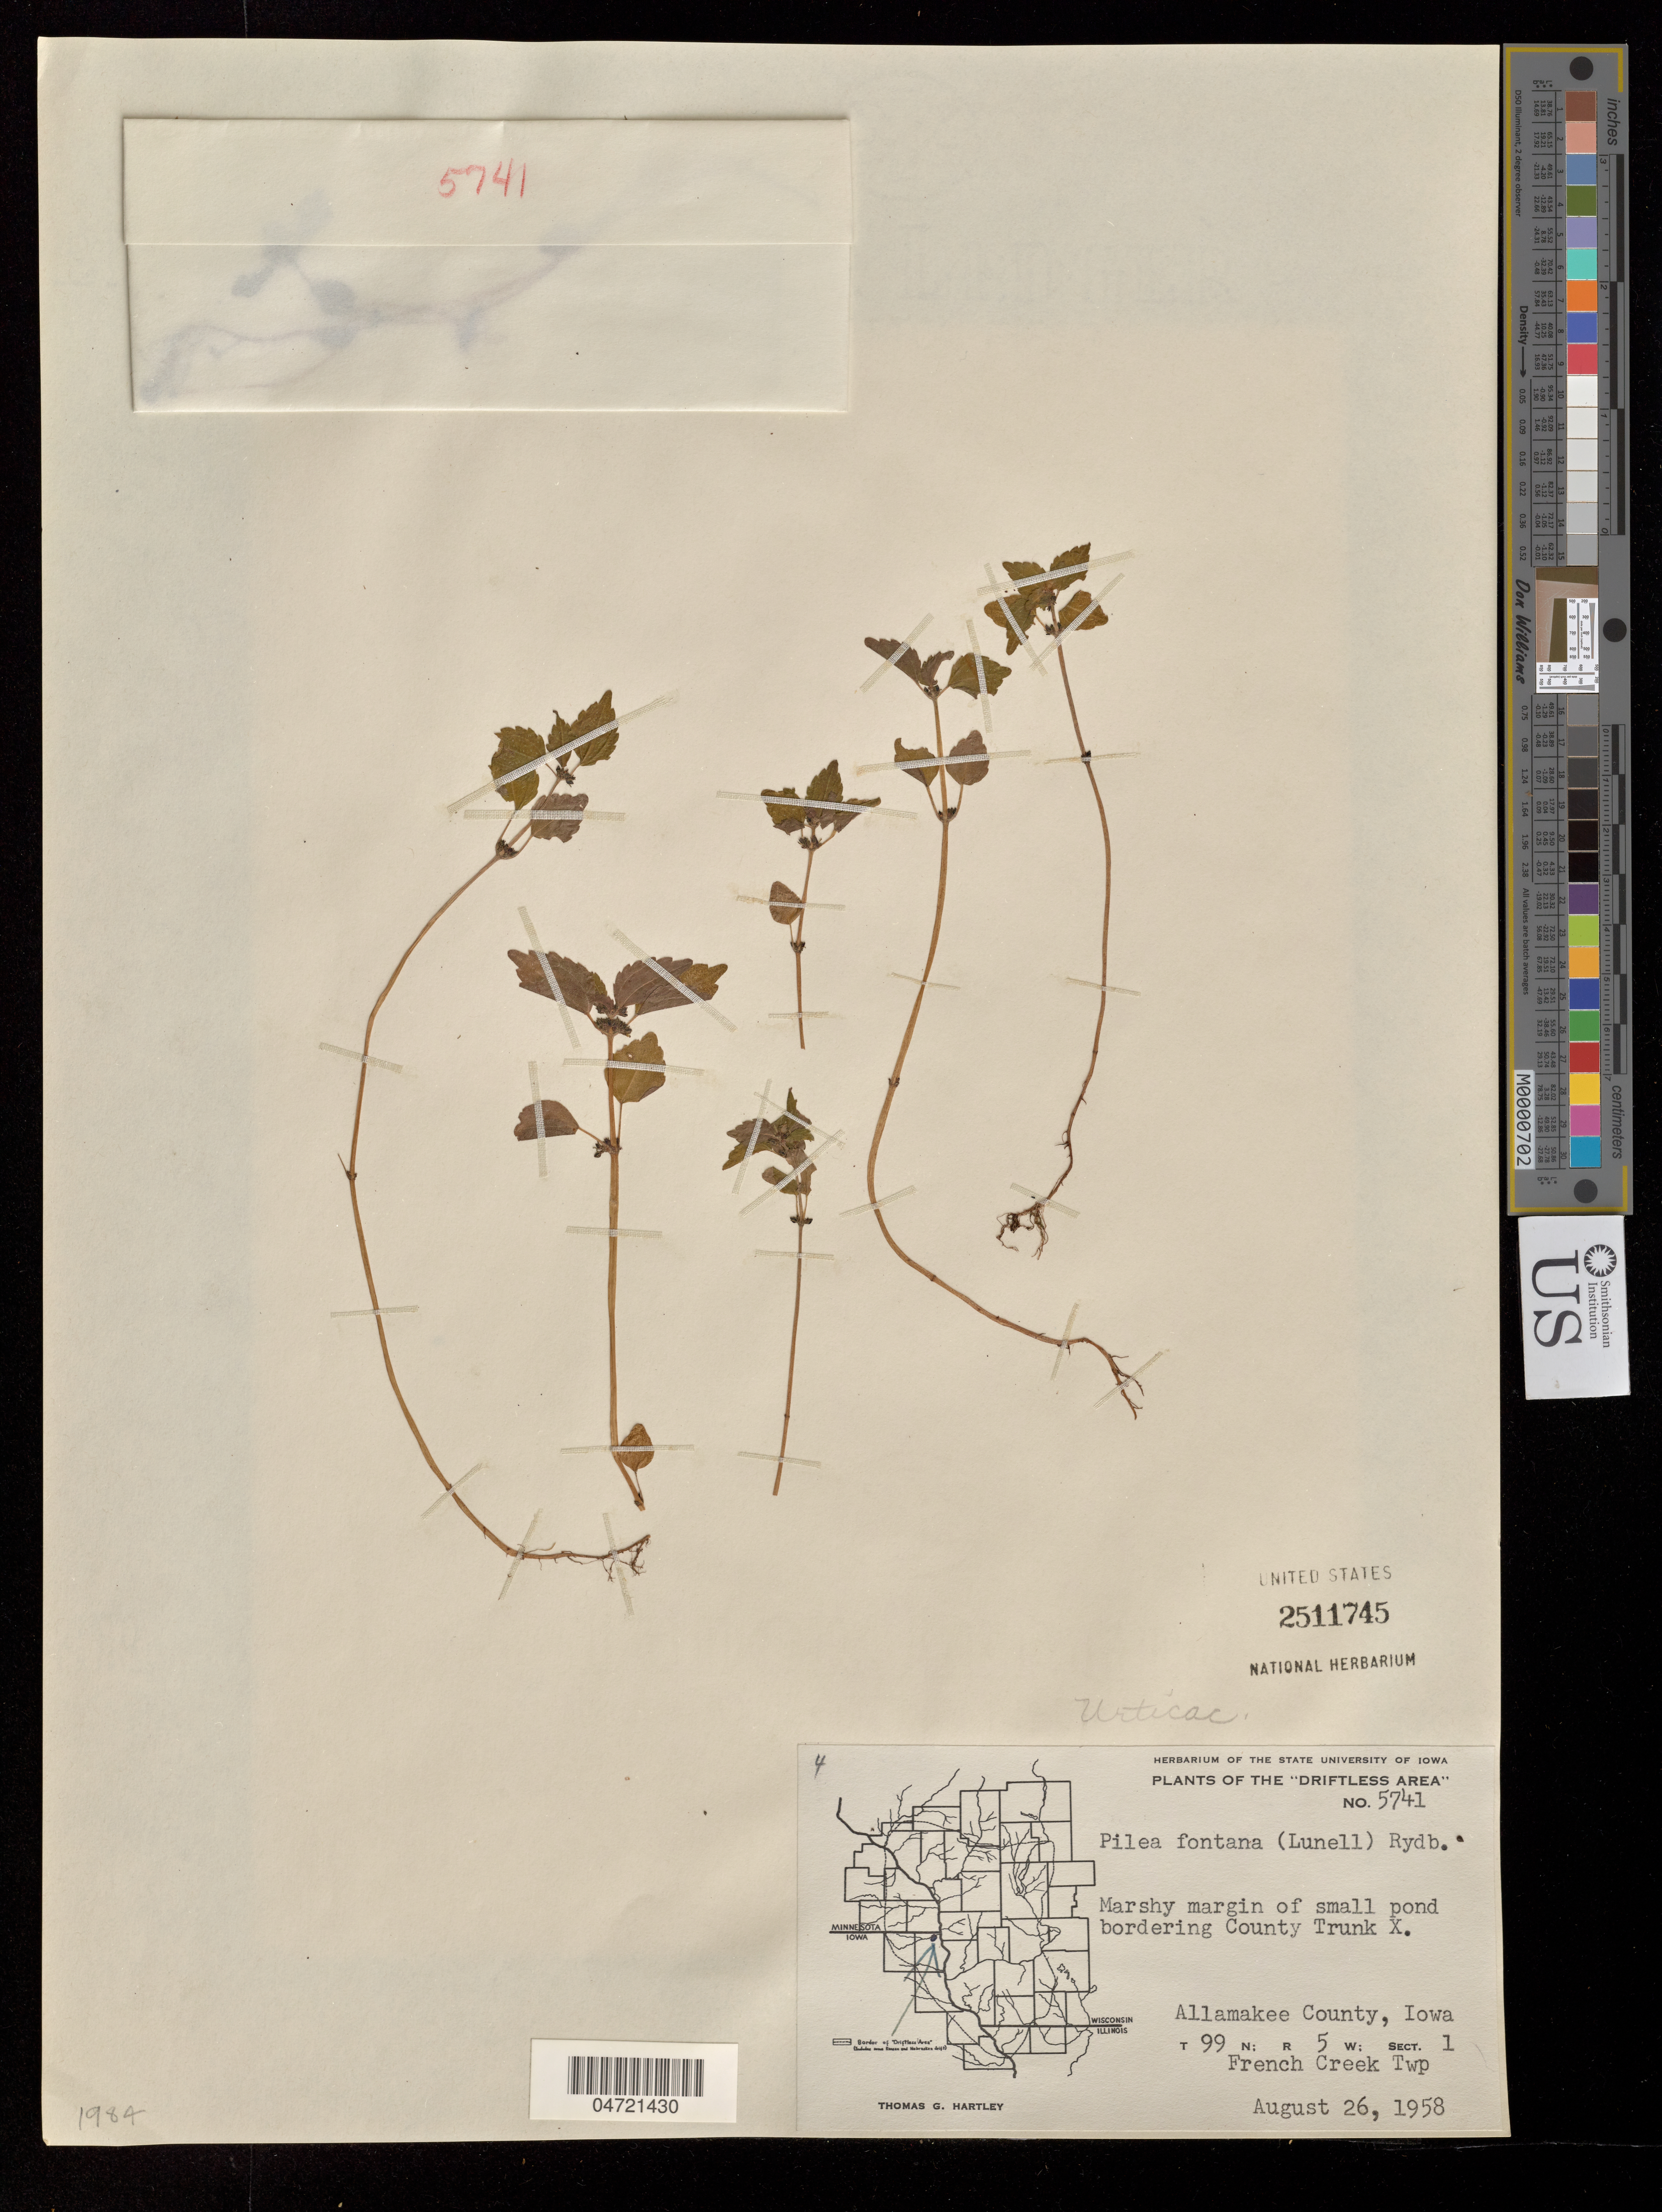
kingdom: Plantae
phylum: Tracheophyta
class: Magnoliopsida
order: Rosales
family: Urticaceae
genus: Pilea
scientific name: Pilea fontana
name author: (Lunell) Rydb.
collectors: T. G. Hartley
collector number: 5741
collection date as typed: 26 Aug 1958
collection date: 1958-08-26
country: United States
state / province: Iowa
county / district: Allamakee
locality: Small pond borderig County Truck X.; French Creek Twp. T99N: R5W; sect. 1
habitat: Marshy margins of pond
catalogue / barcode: US 2511745